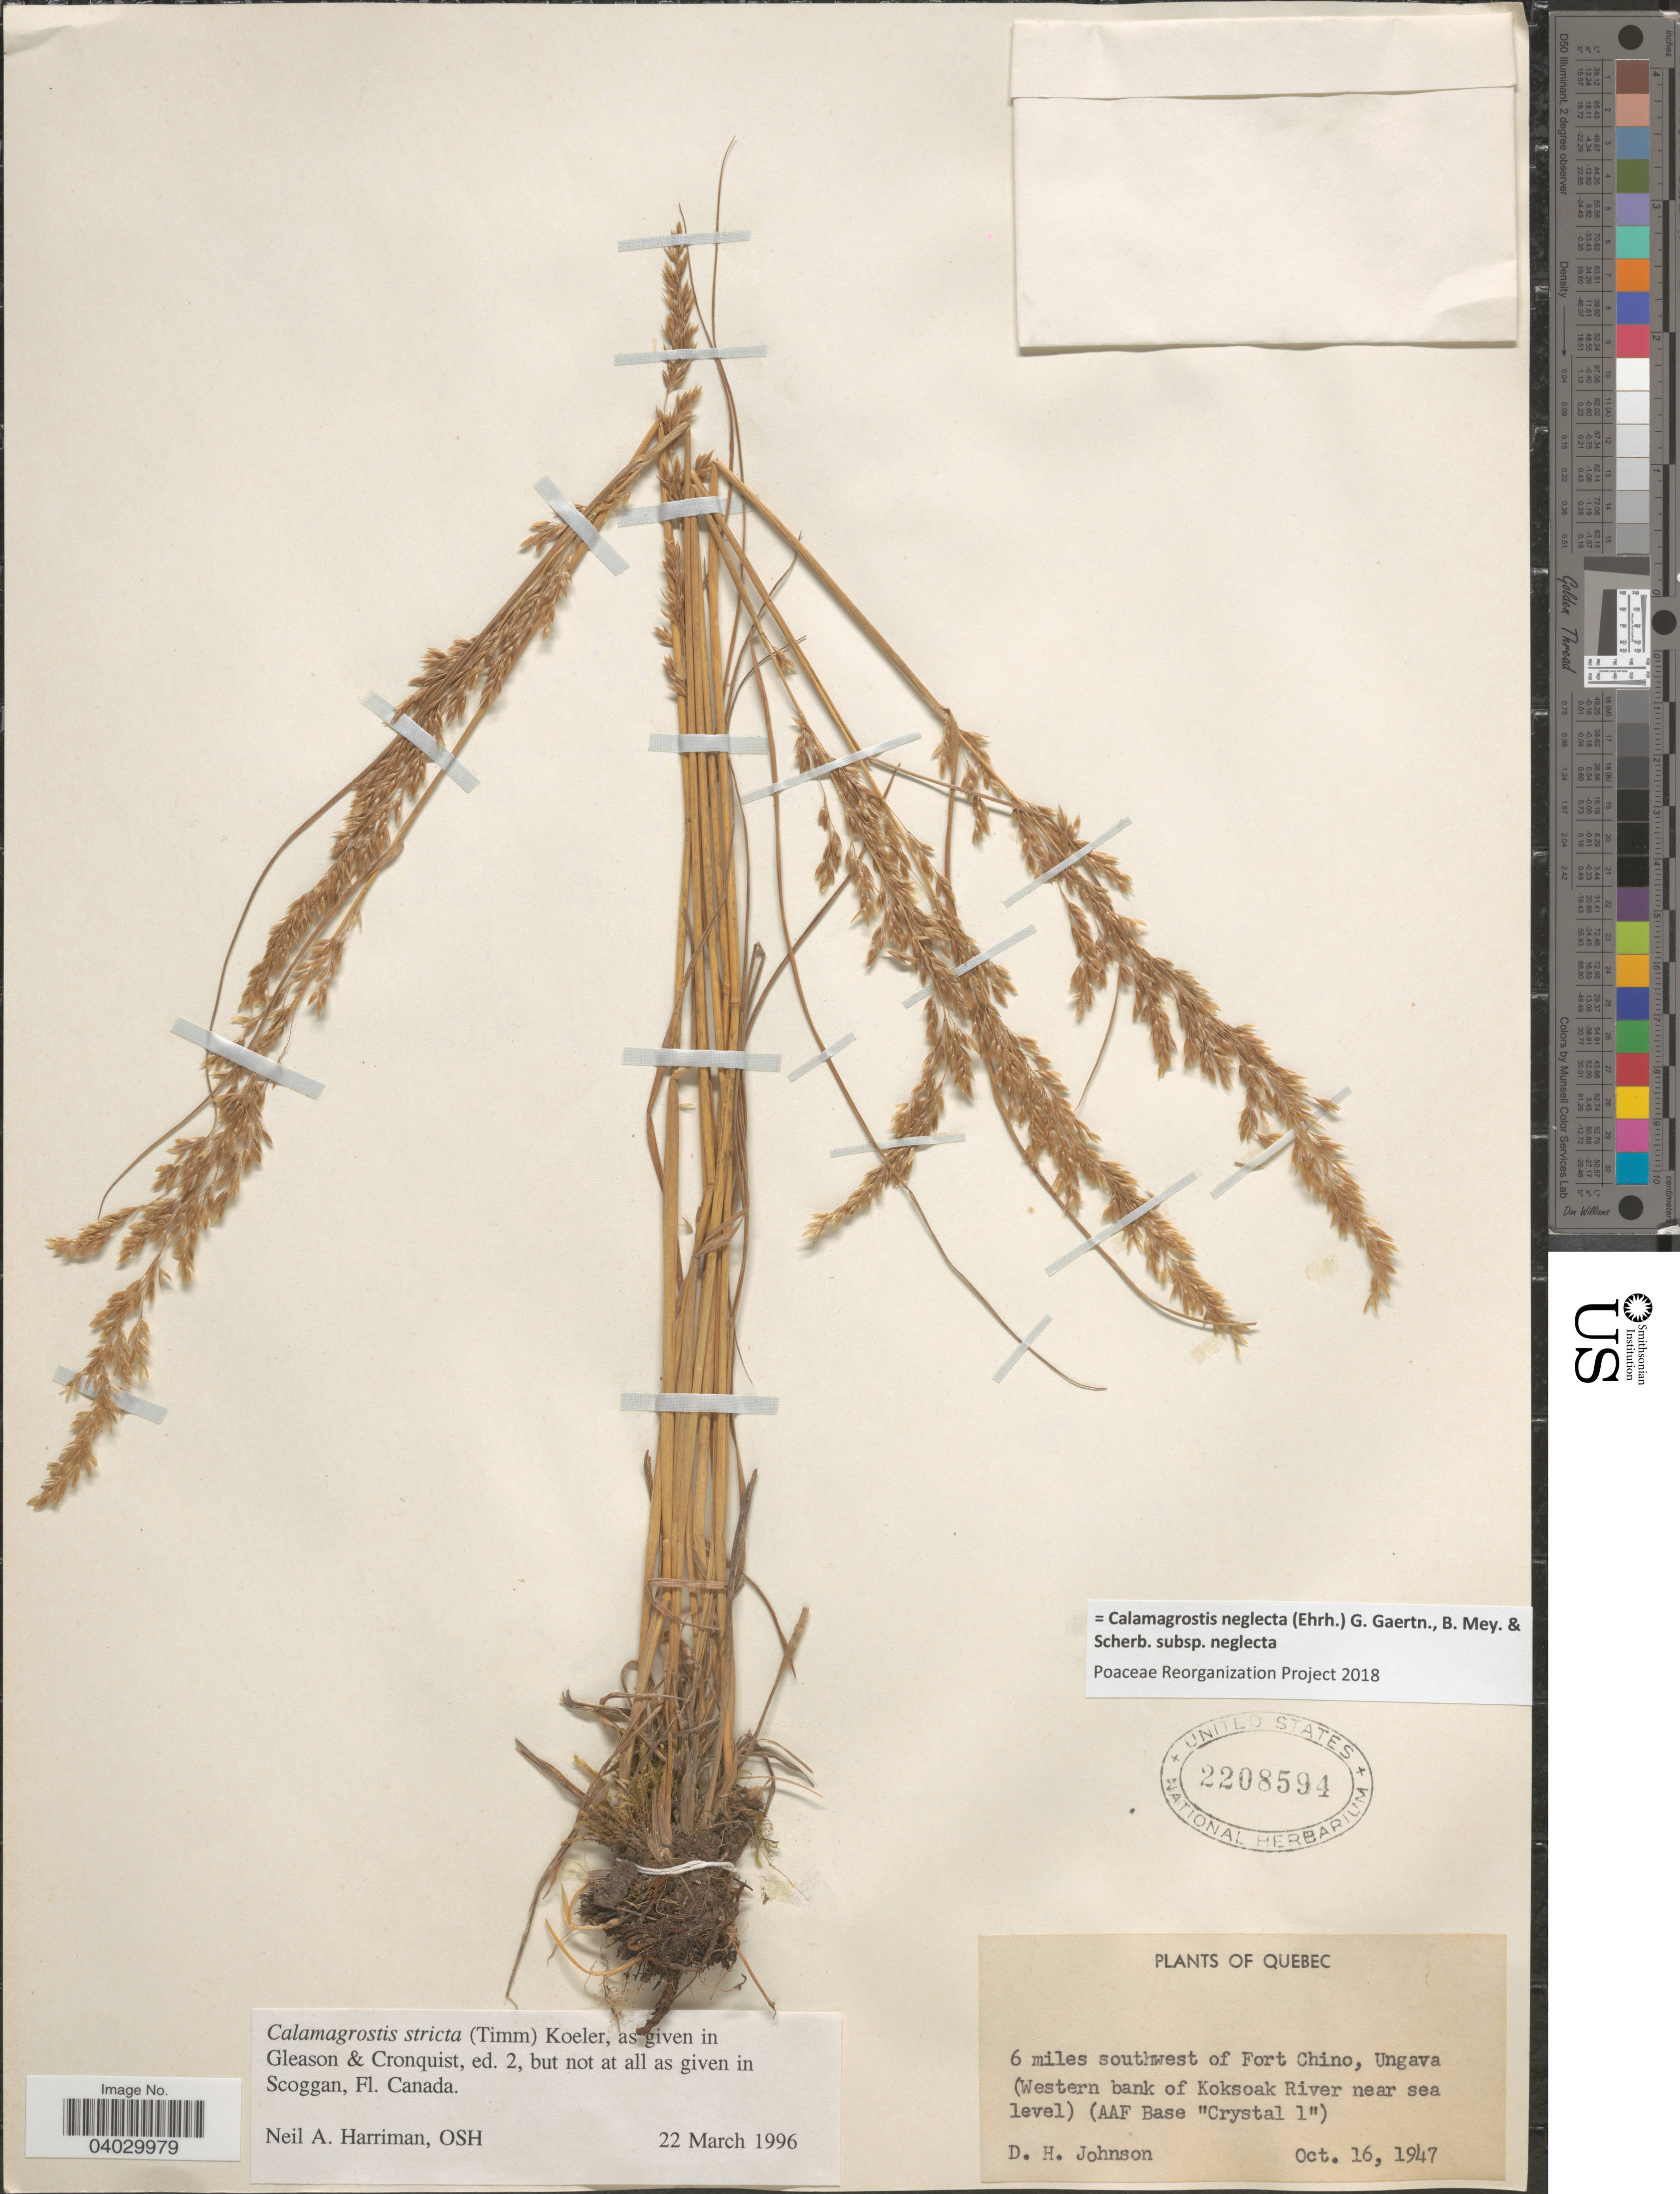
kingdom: Plantae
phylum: Tracheophyta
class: Liliopsida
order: Poales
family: Poaceae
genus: Calamagrostis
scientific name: Calamagrostis neglecta subsp. neglecta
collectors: D. Johnson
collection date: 1947-10-16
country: Canada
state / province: Quebec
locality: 6 miles southwest of Fort Chino, Ungava (Western bank of Koksoak River near sea level) (AAF Base "Crystal 1").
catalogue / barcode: US 2208594